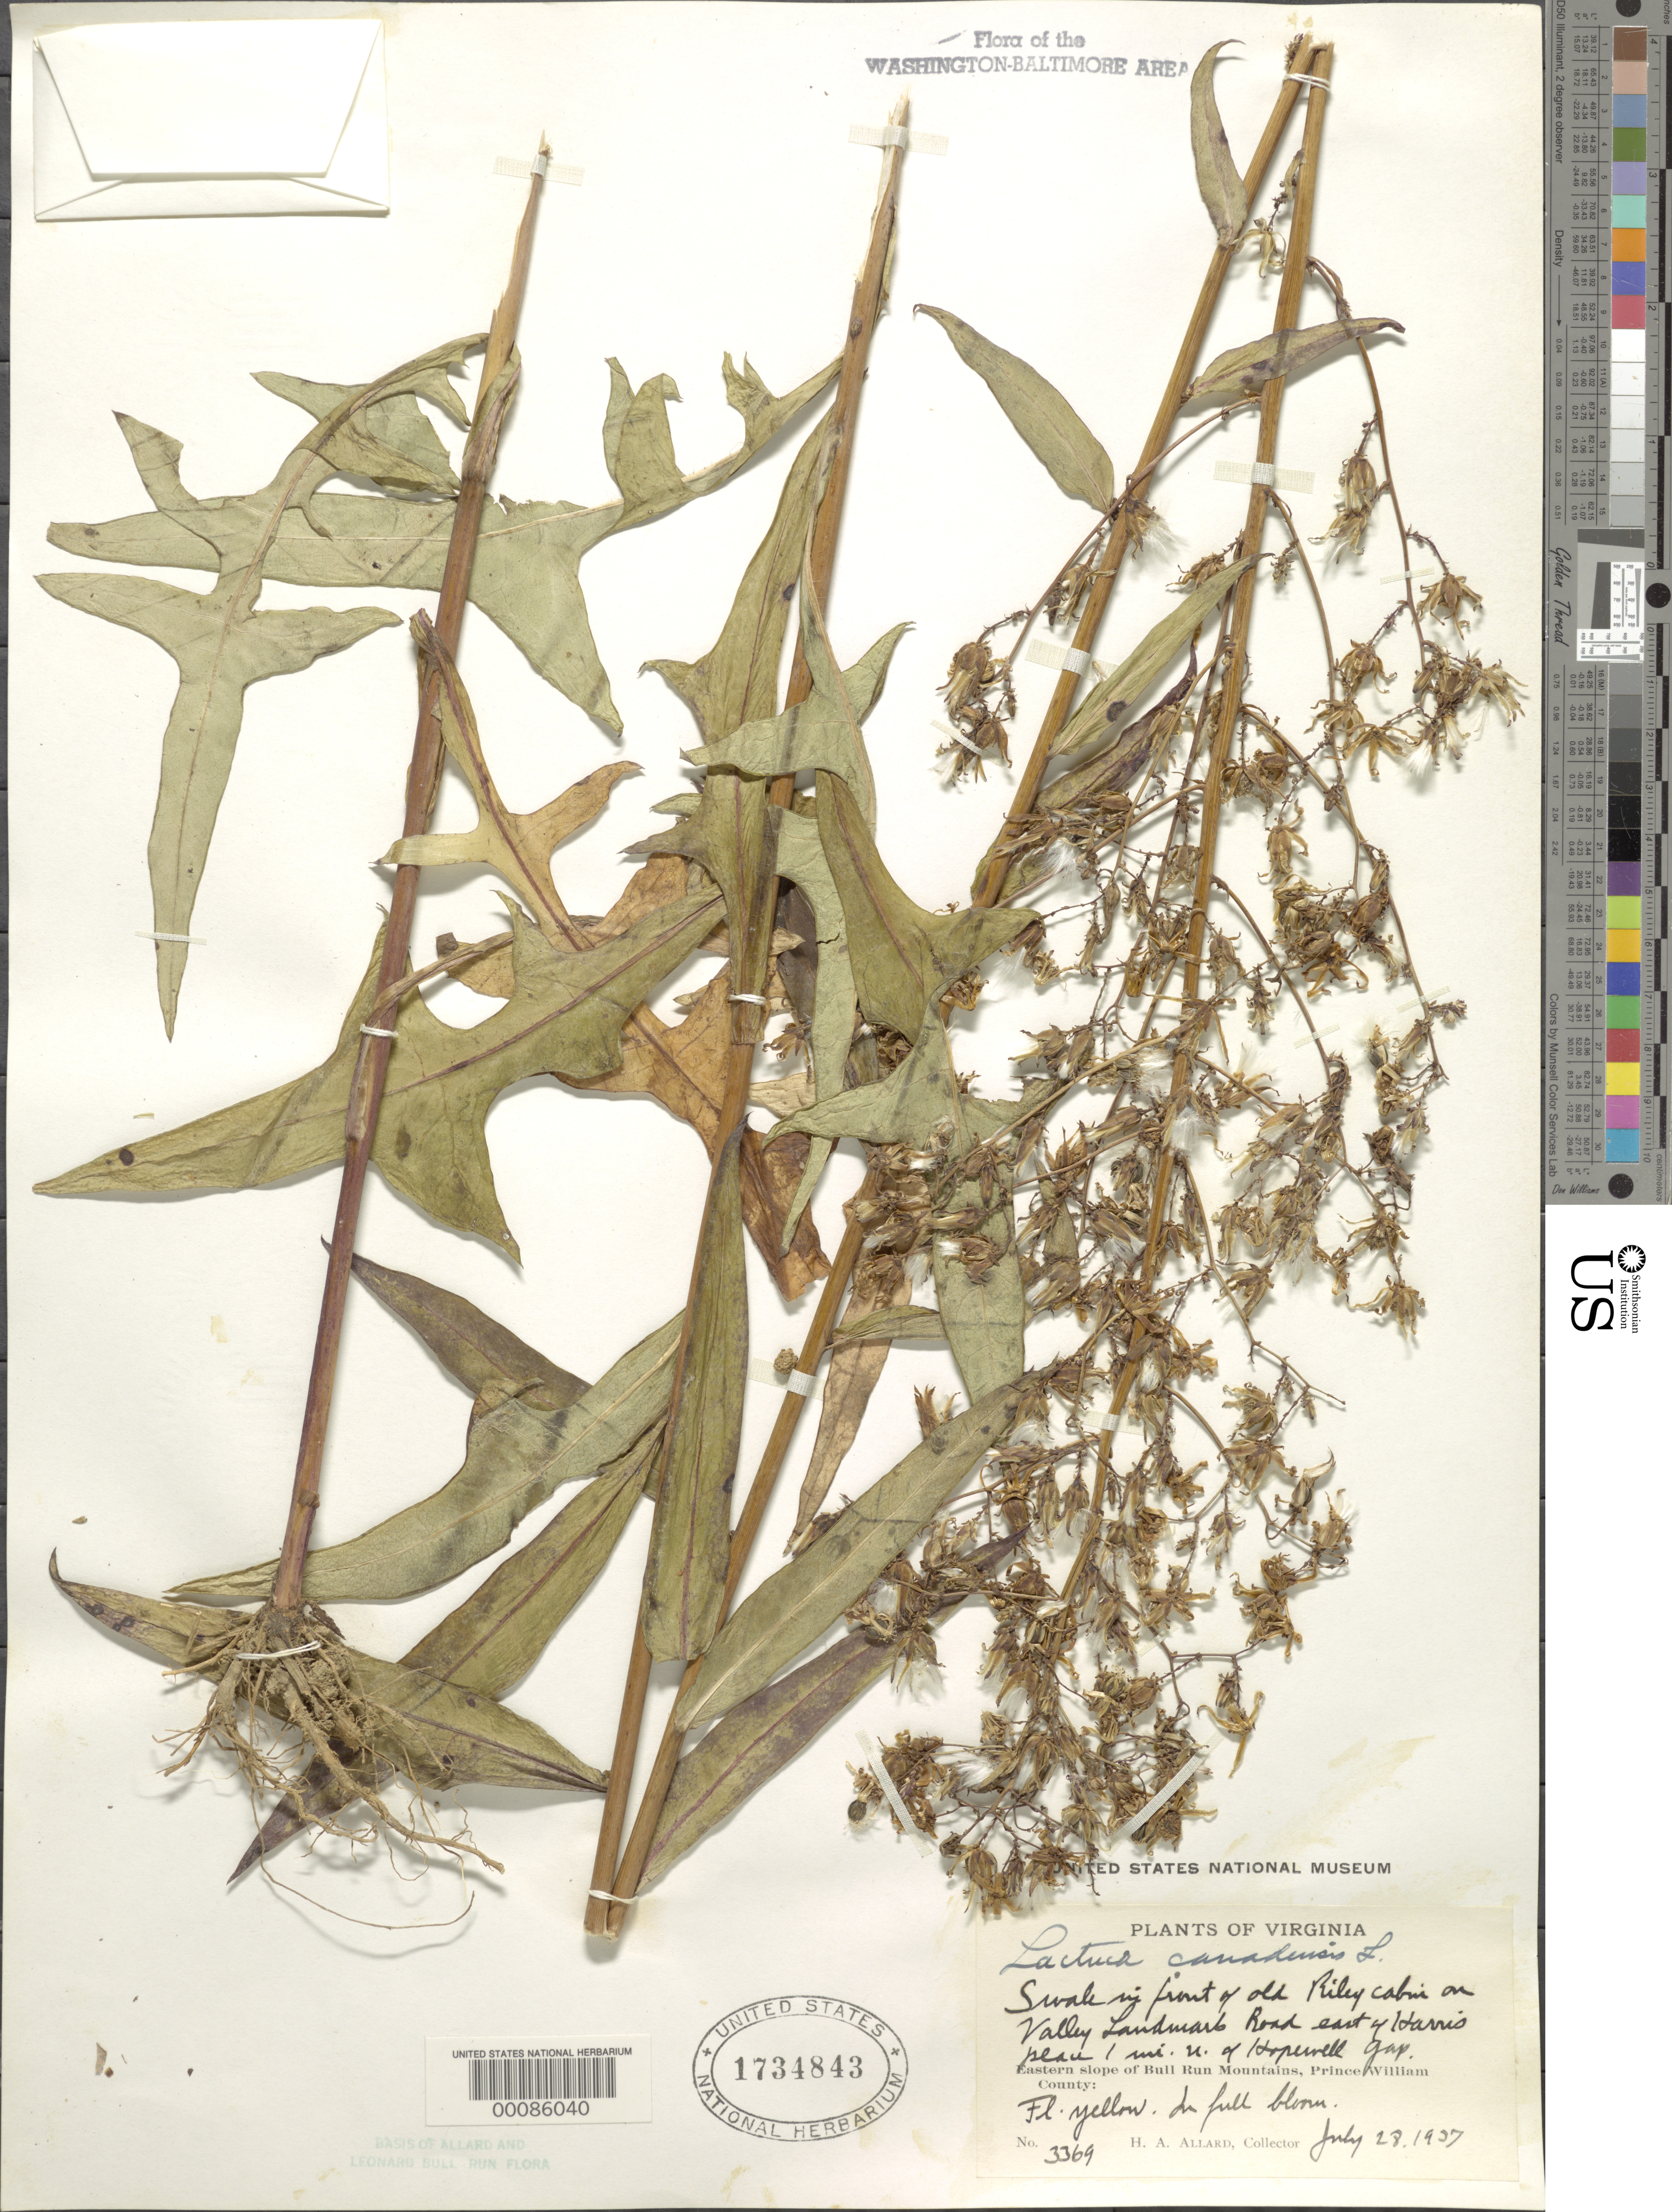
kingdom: Plantae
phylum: Tracheophyta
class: Magnoliopsida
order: Asterales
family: Asteraceae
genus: Lactuca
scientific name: Lactuca canadensis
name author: L.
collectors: H. A. Allard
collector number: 3369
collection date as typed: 28 Jul 1937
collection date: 1937-07-28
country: United States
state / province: Virginia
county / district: Prince William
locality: North of Hopewell Gap Valley Landmark Road eastern slope of Bull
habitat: Low ground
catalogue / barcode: US 1734843